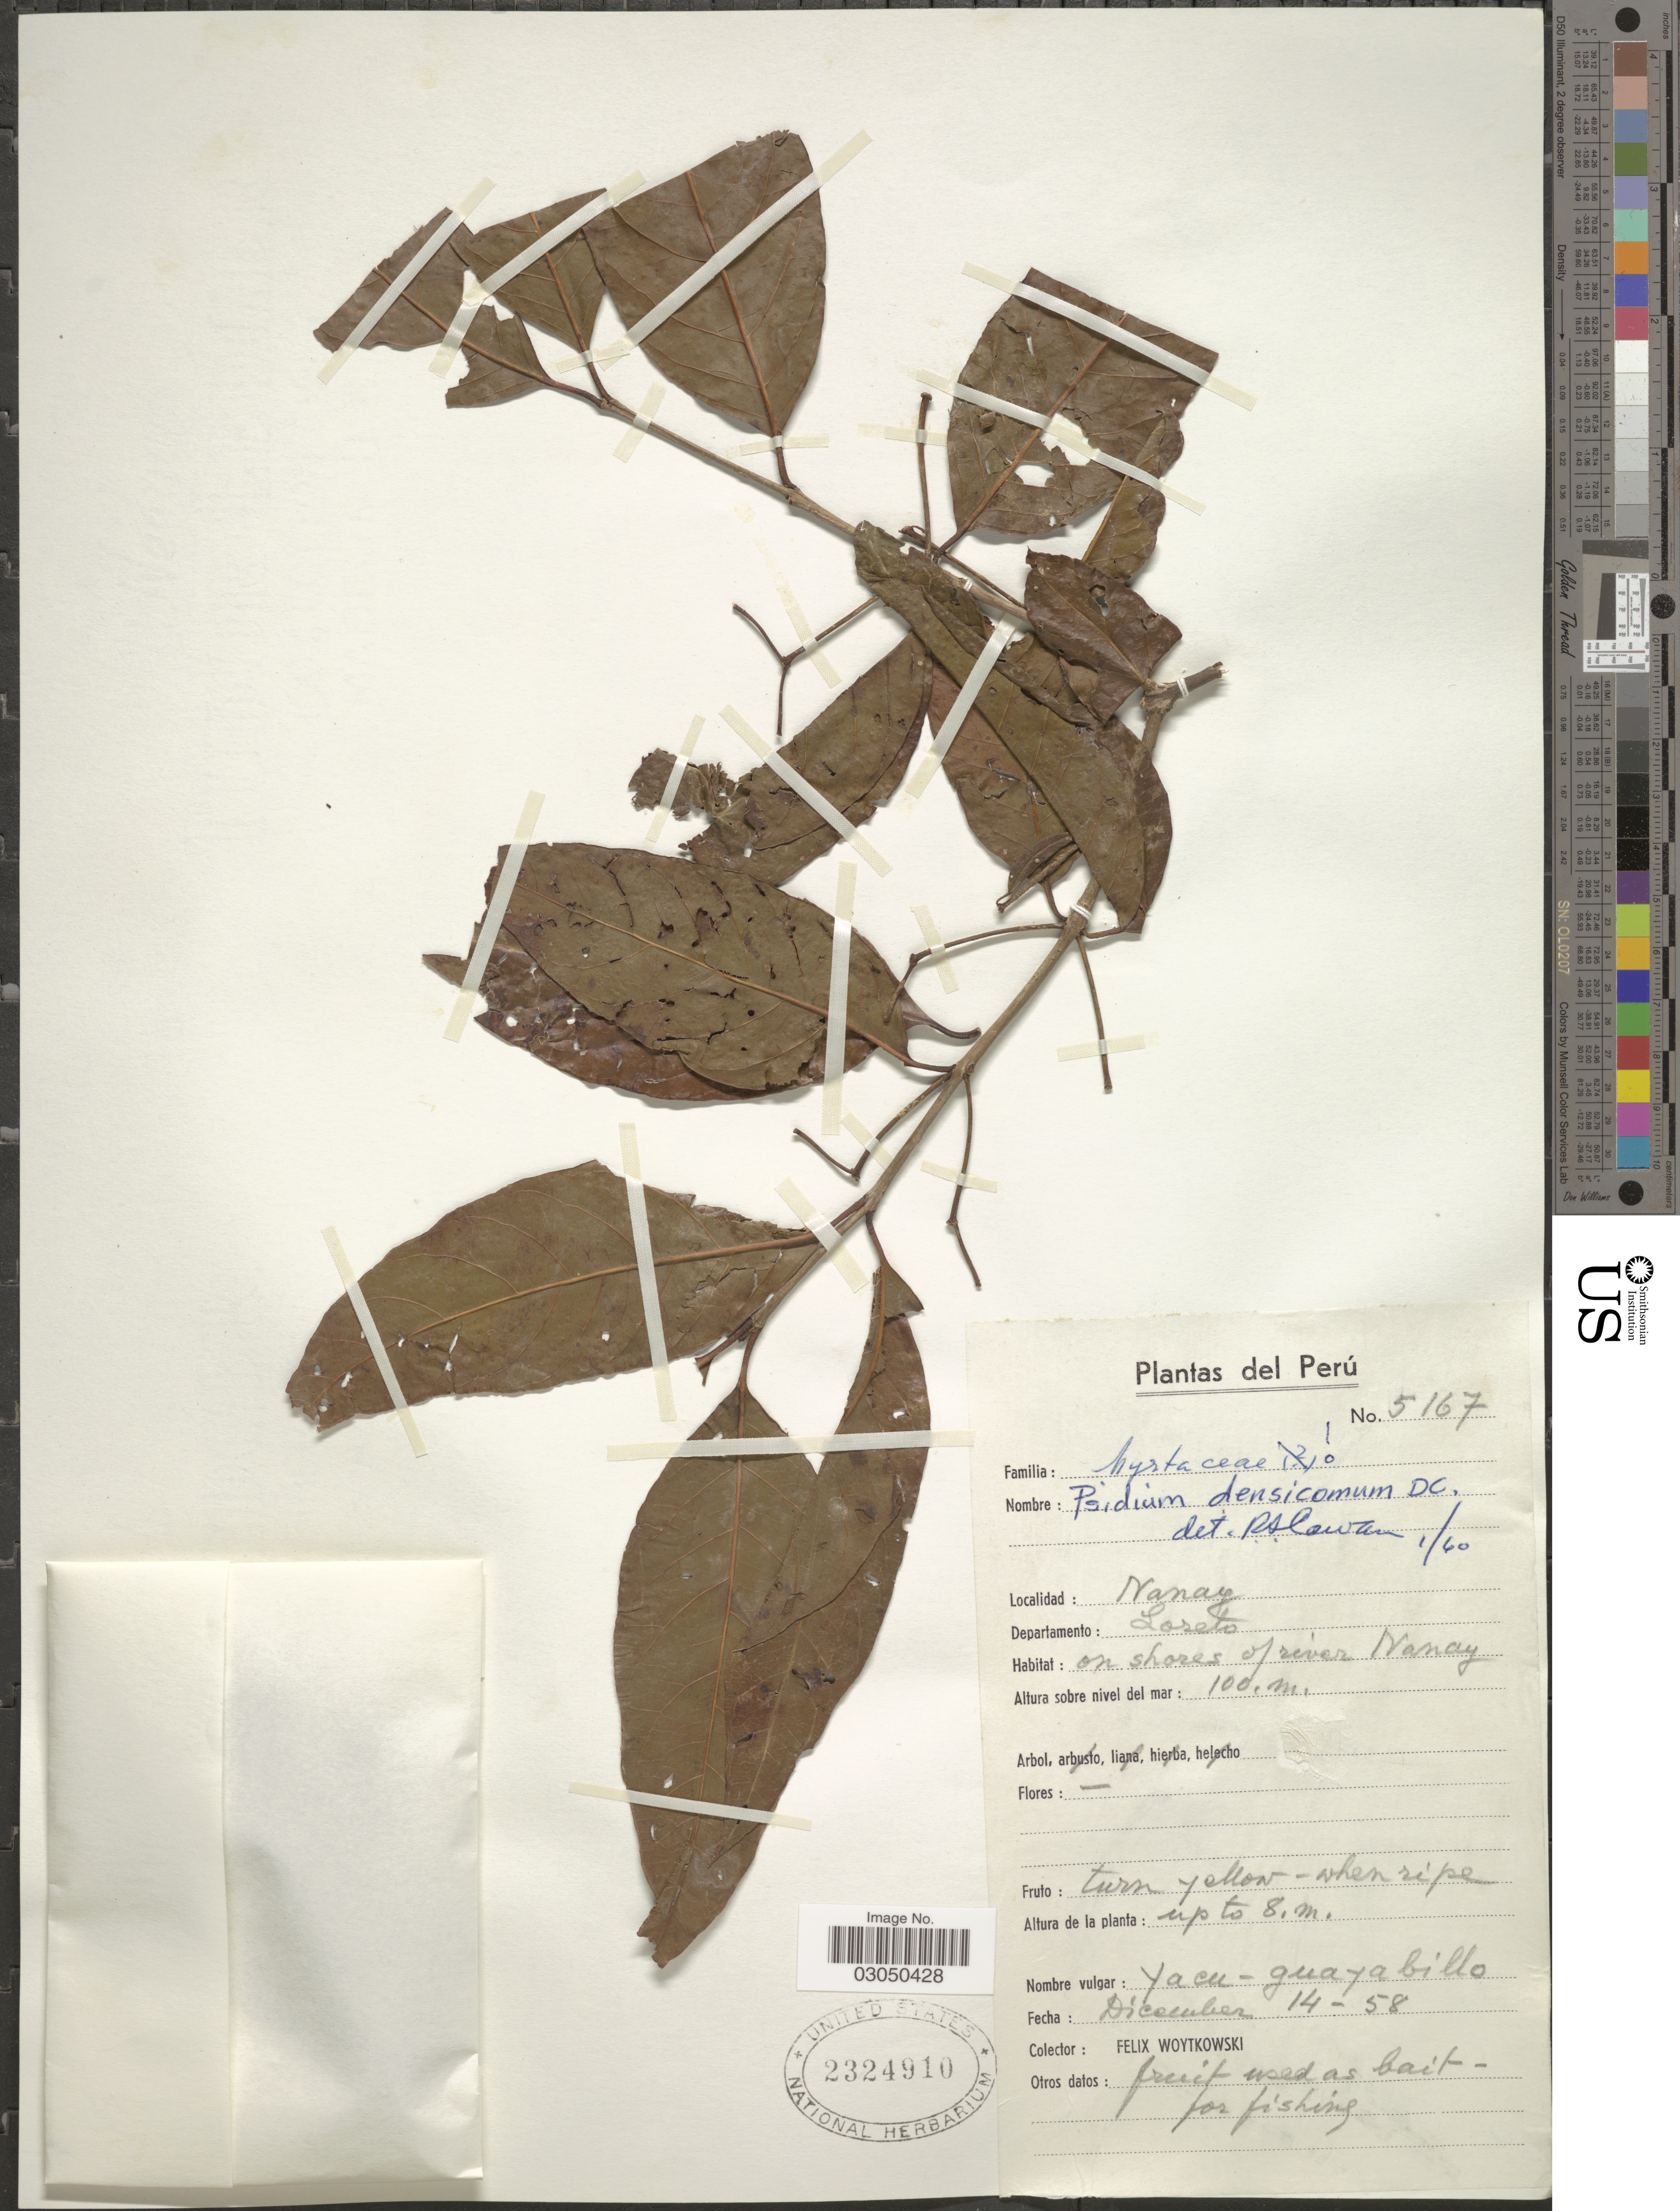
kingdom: Plantae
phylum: Tracheophyta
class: Magnoliopsida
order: Myrtales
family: Myrtaceae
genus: Psidium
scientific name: Psidium densicomum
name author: DC.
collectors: F. Woytkowski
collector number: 5167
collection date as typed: Transcribed d/m/y: 14/12/58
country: Peru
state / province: Loreto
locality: Nanay. Departamento: Loreto. On shores of river Nanay.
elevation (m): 100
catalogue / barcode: US 2324910